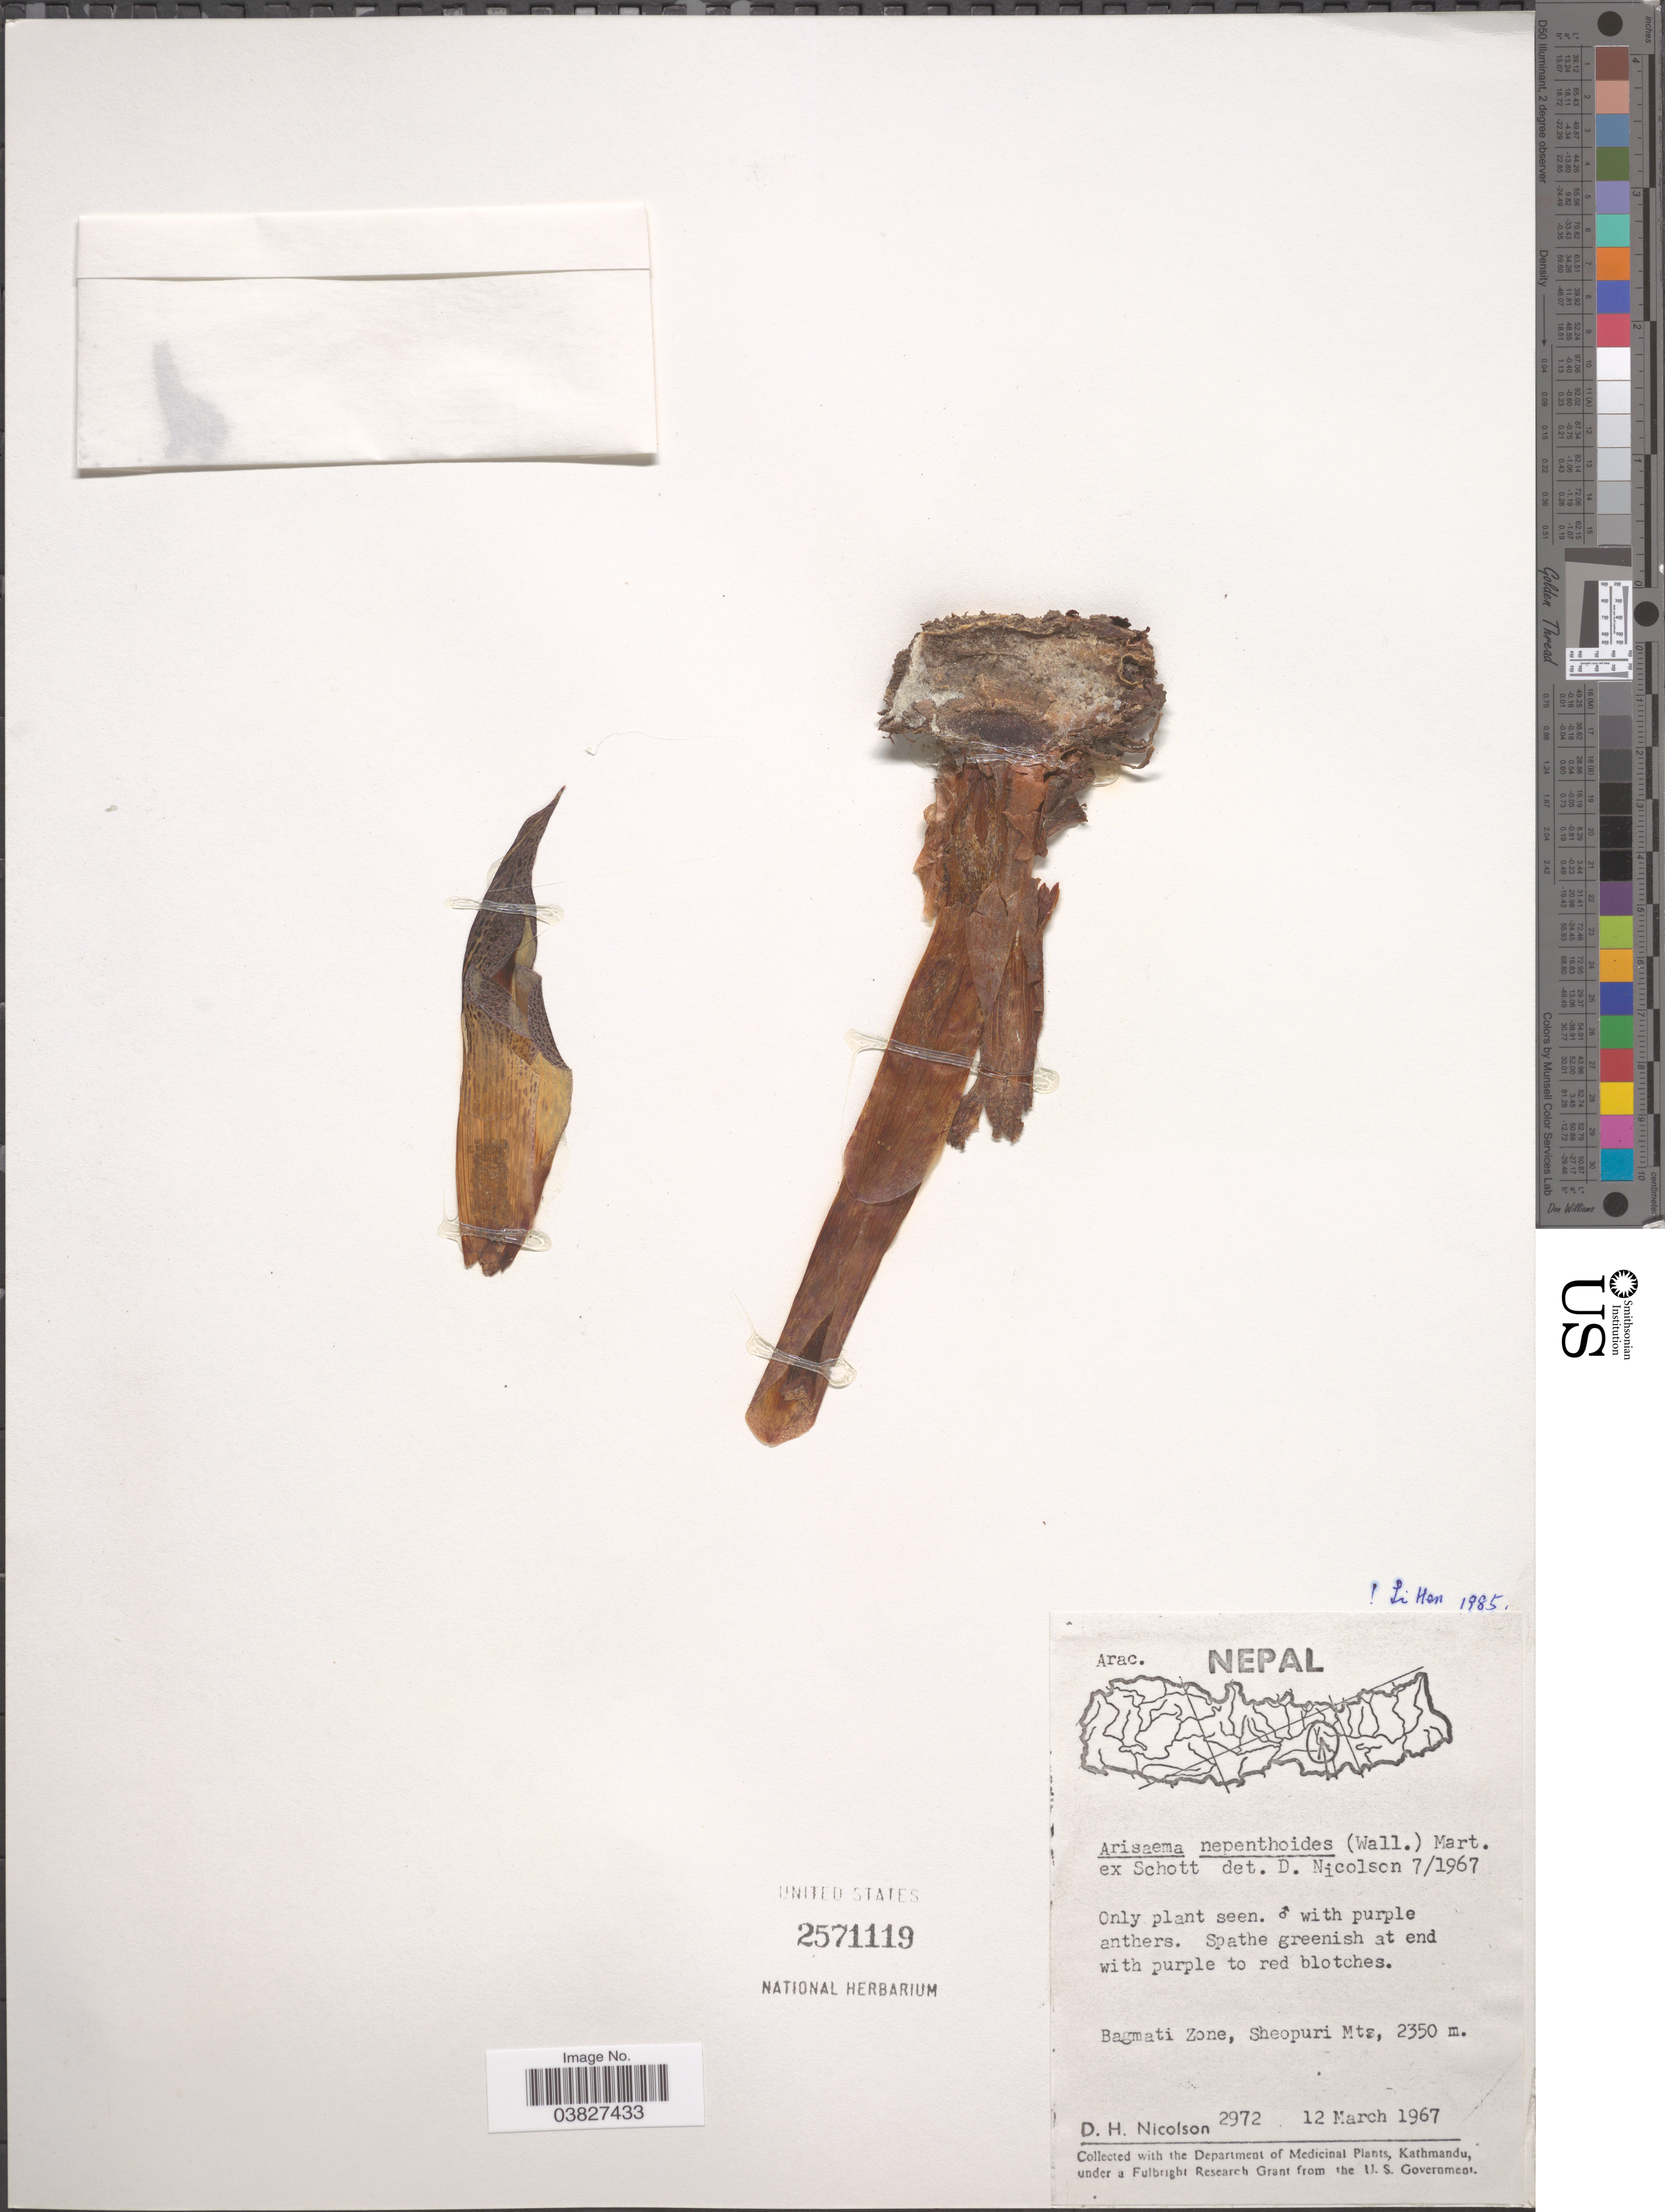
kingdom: Plantae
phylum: Tracheophyta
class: Liliopsida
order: Alismatales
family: Araceae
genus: Arisaema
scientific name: Arisaema nepenthoides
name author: (Wall.) Mart.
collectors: D. H. Nicolson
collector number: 2972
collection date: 1967-03-12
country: Nepal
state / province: Bagmati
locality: Bagmati Zone, Sheopuri Mts.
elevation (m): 2350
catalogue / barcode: US 2571119